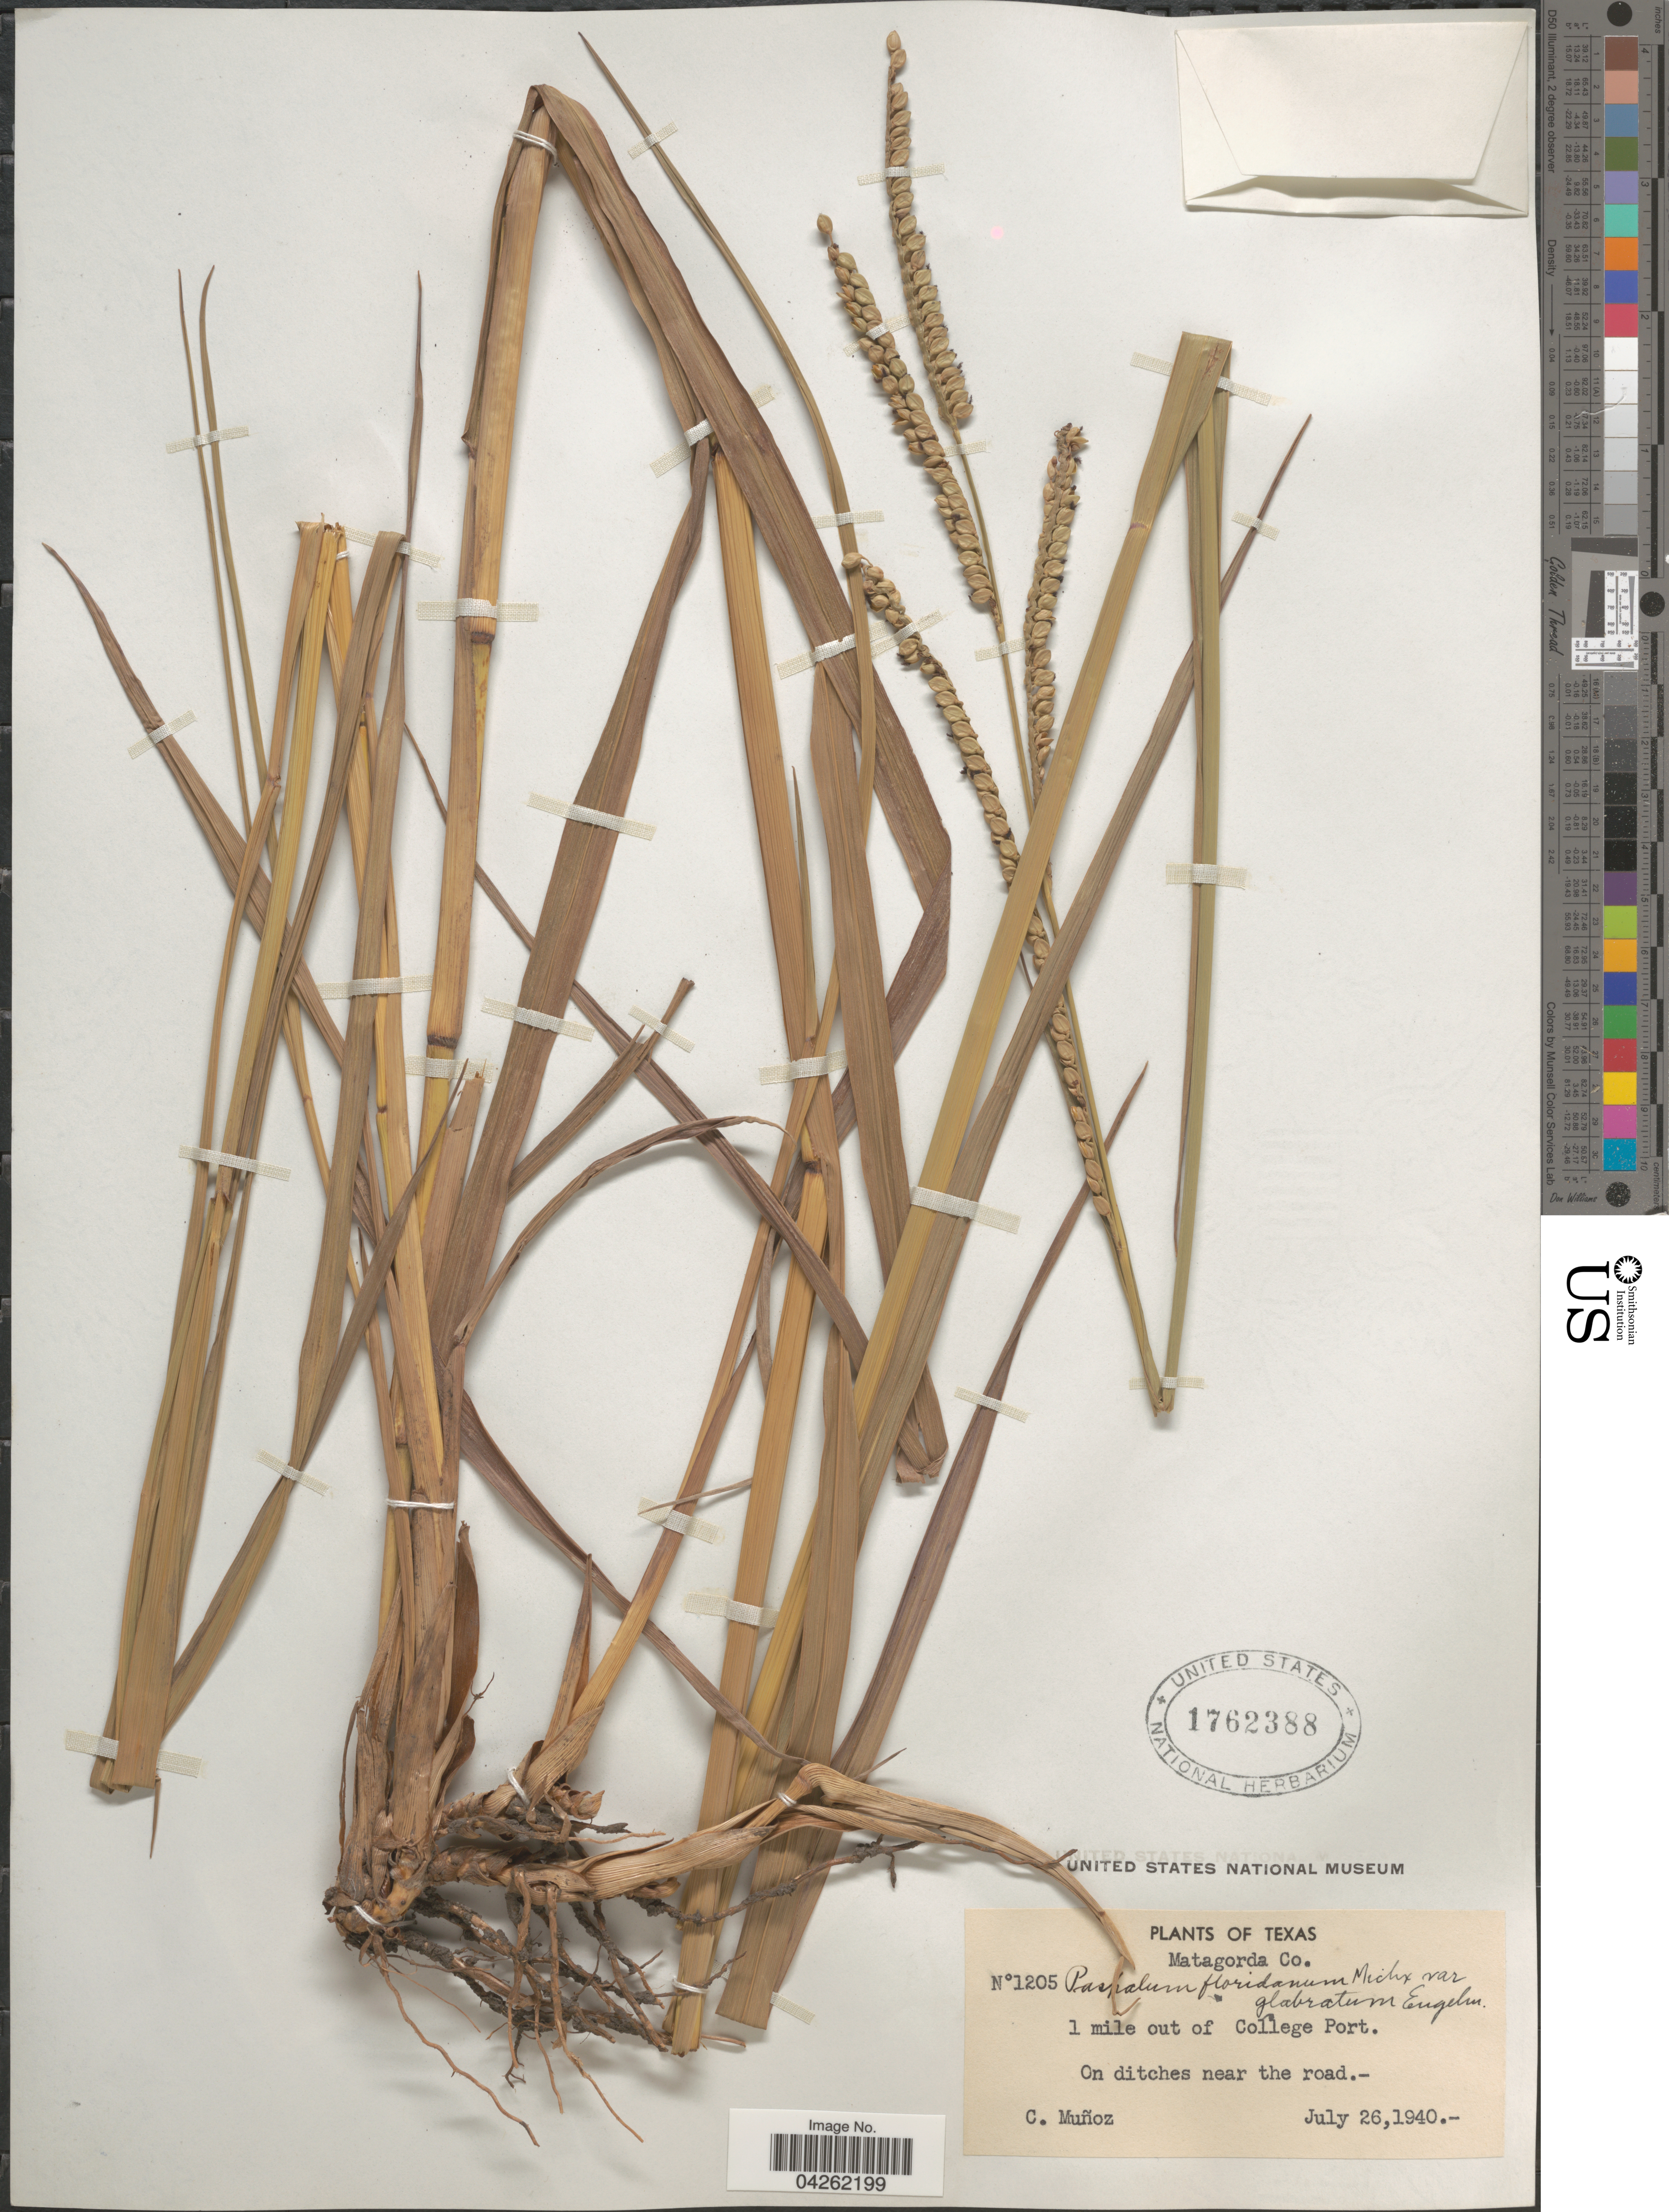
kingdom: Plantae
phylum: Tracheophyta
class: Liliopsida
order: Poales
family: Poaceae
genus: Paspalum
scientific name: Paspalum floridanum var. glabratum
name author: Engelm. ex Vasey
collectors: C. Muñoz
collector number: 1205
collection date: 1940-07-26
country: United States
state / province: Texas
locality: Matagorda Co. 1 mile out of College Port. On ditches near the road.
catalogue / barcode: US 1762388